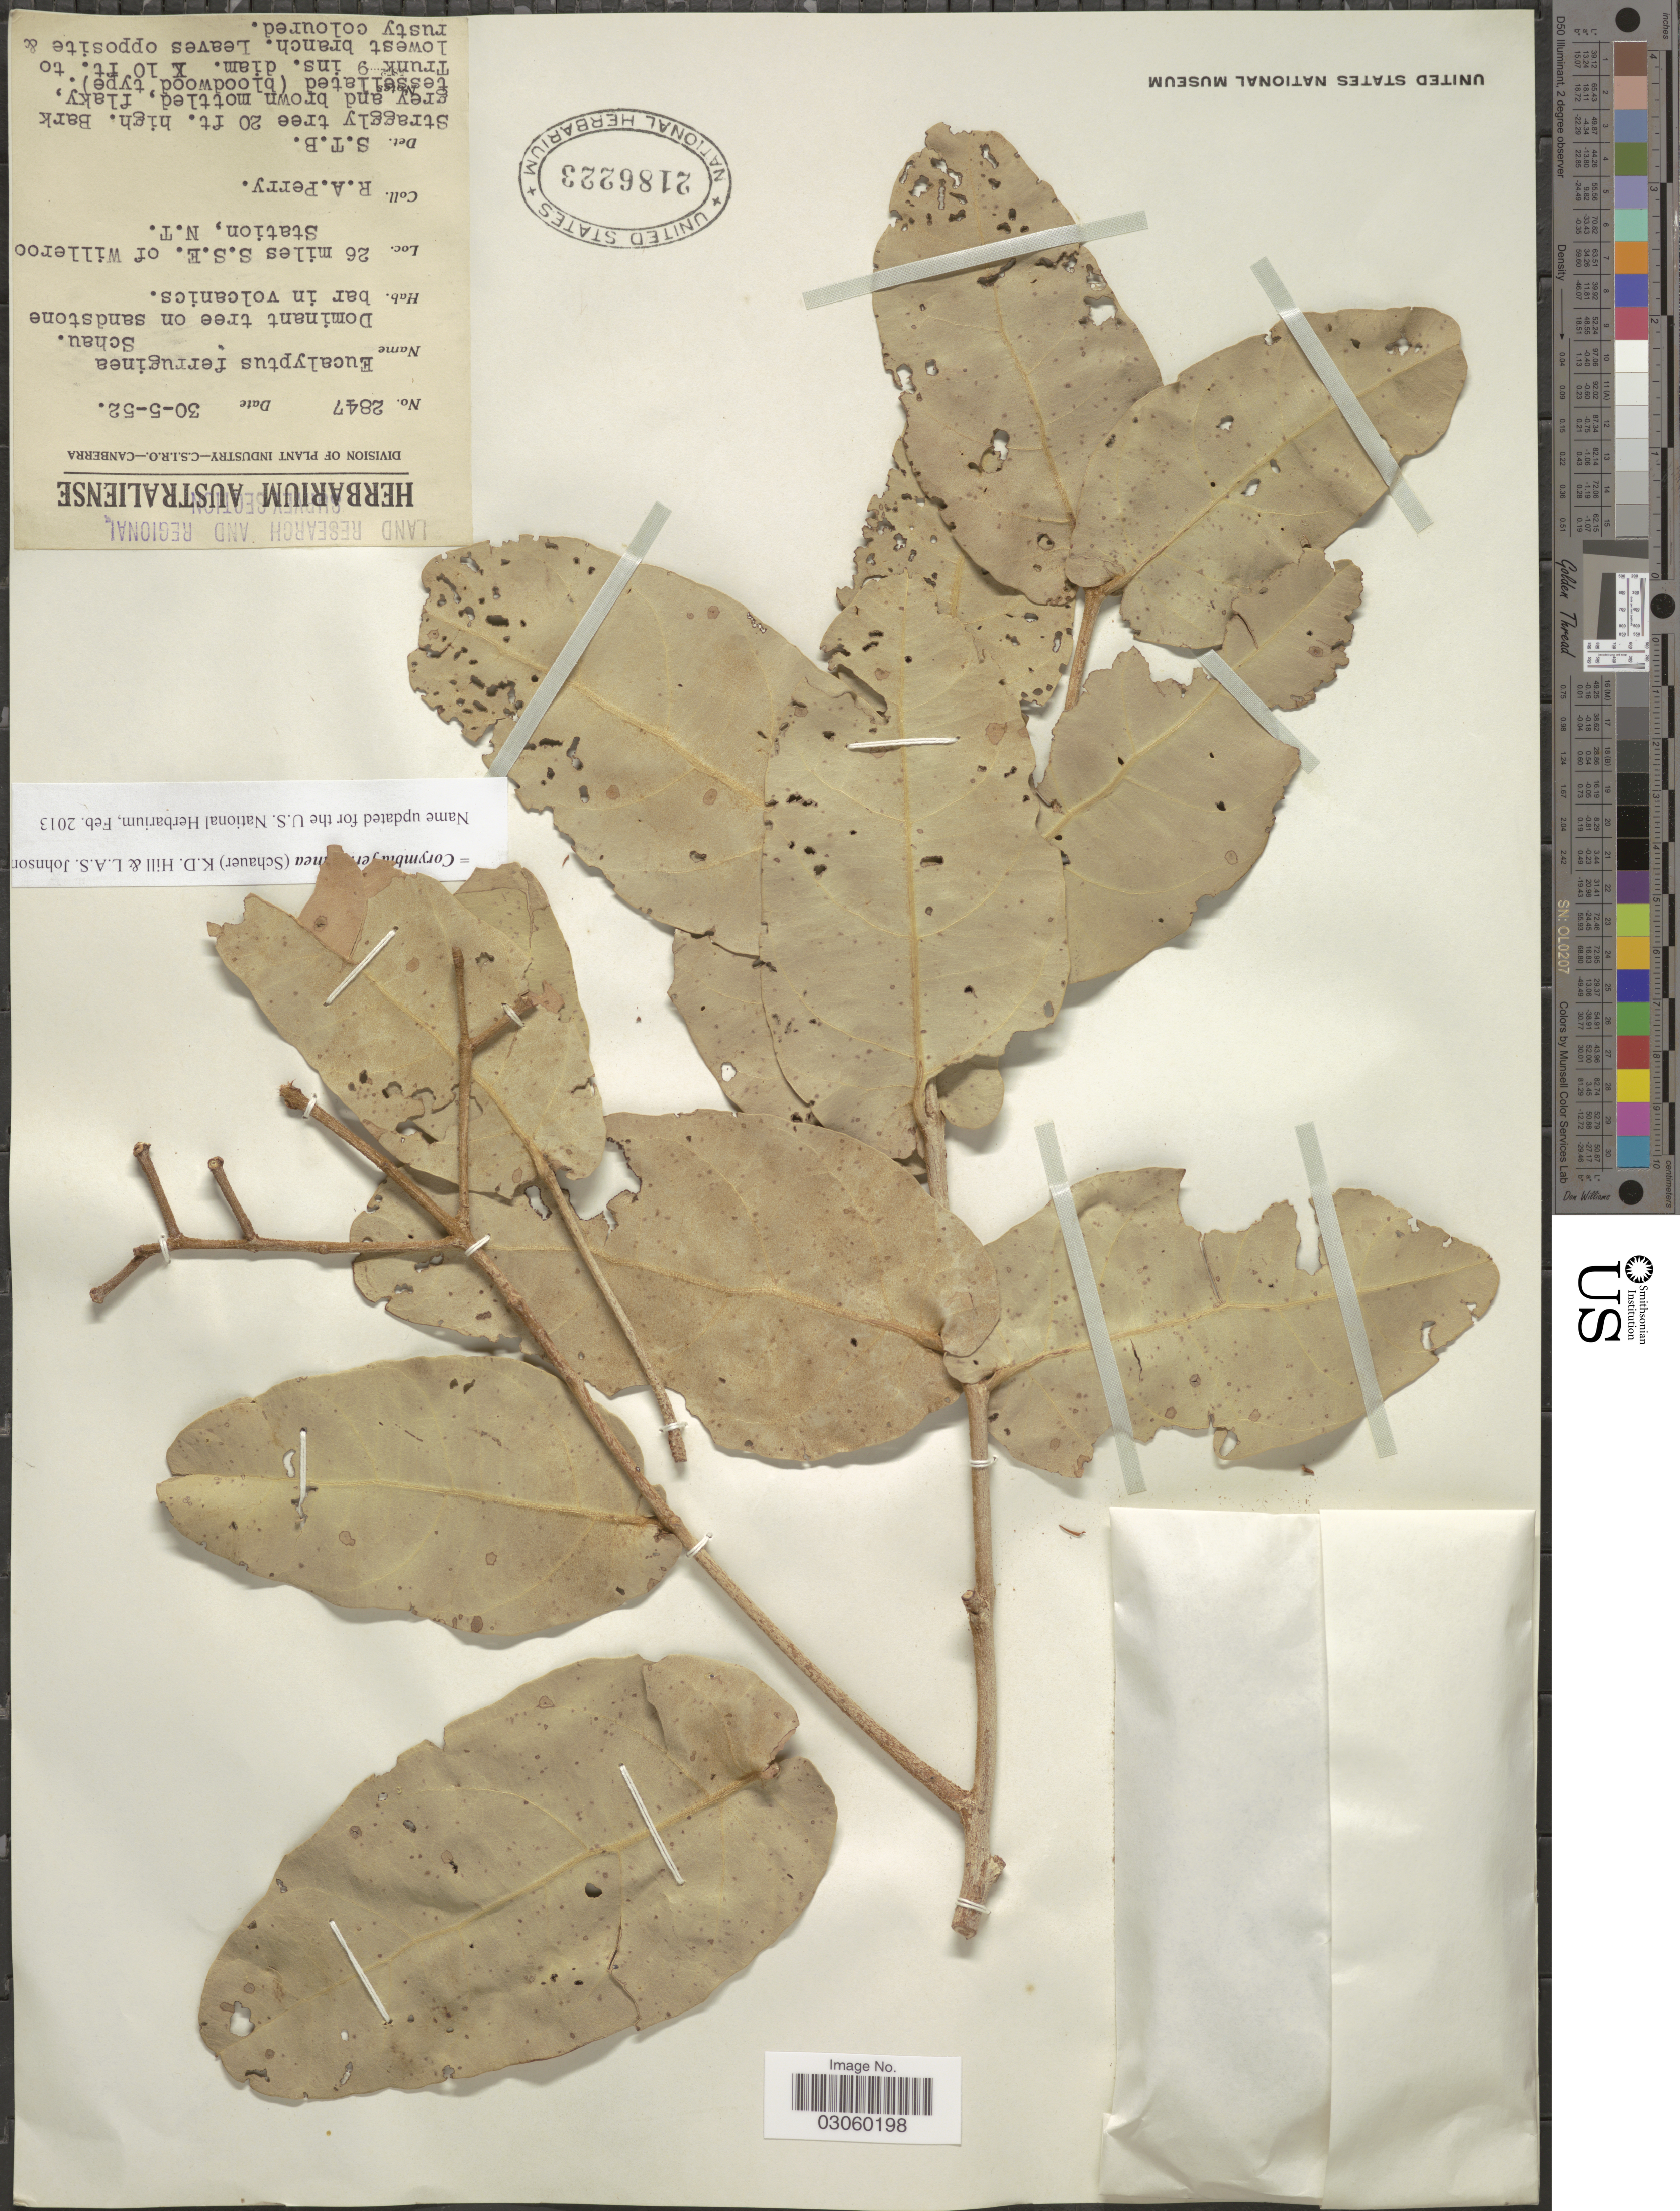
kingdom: Plantae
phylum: Tracheophyta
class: Magnoliopsida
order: Myrtales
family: Myrtaceae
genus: Corymbia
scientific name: Corymbia ferruginea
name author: (Schauer) K.D. Hill & L.A.S. Johnson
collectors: Perry, R. A.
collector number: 2847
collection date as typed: Transcribed d/m/y: 30/5/52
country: Australia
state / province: Northern Territory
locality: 26 miles S.S.E. of Willeroo Station, N.T.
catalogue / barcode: US 2186223